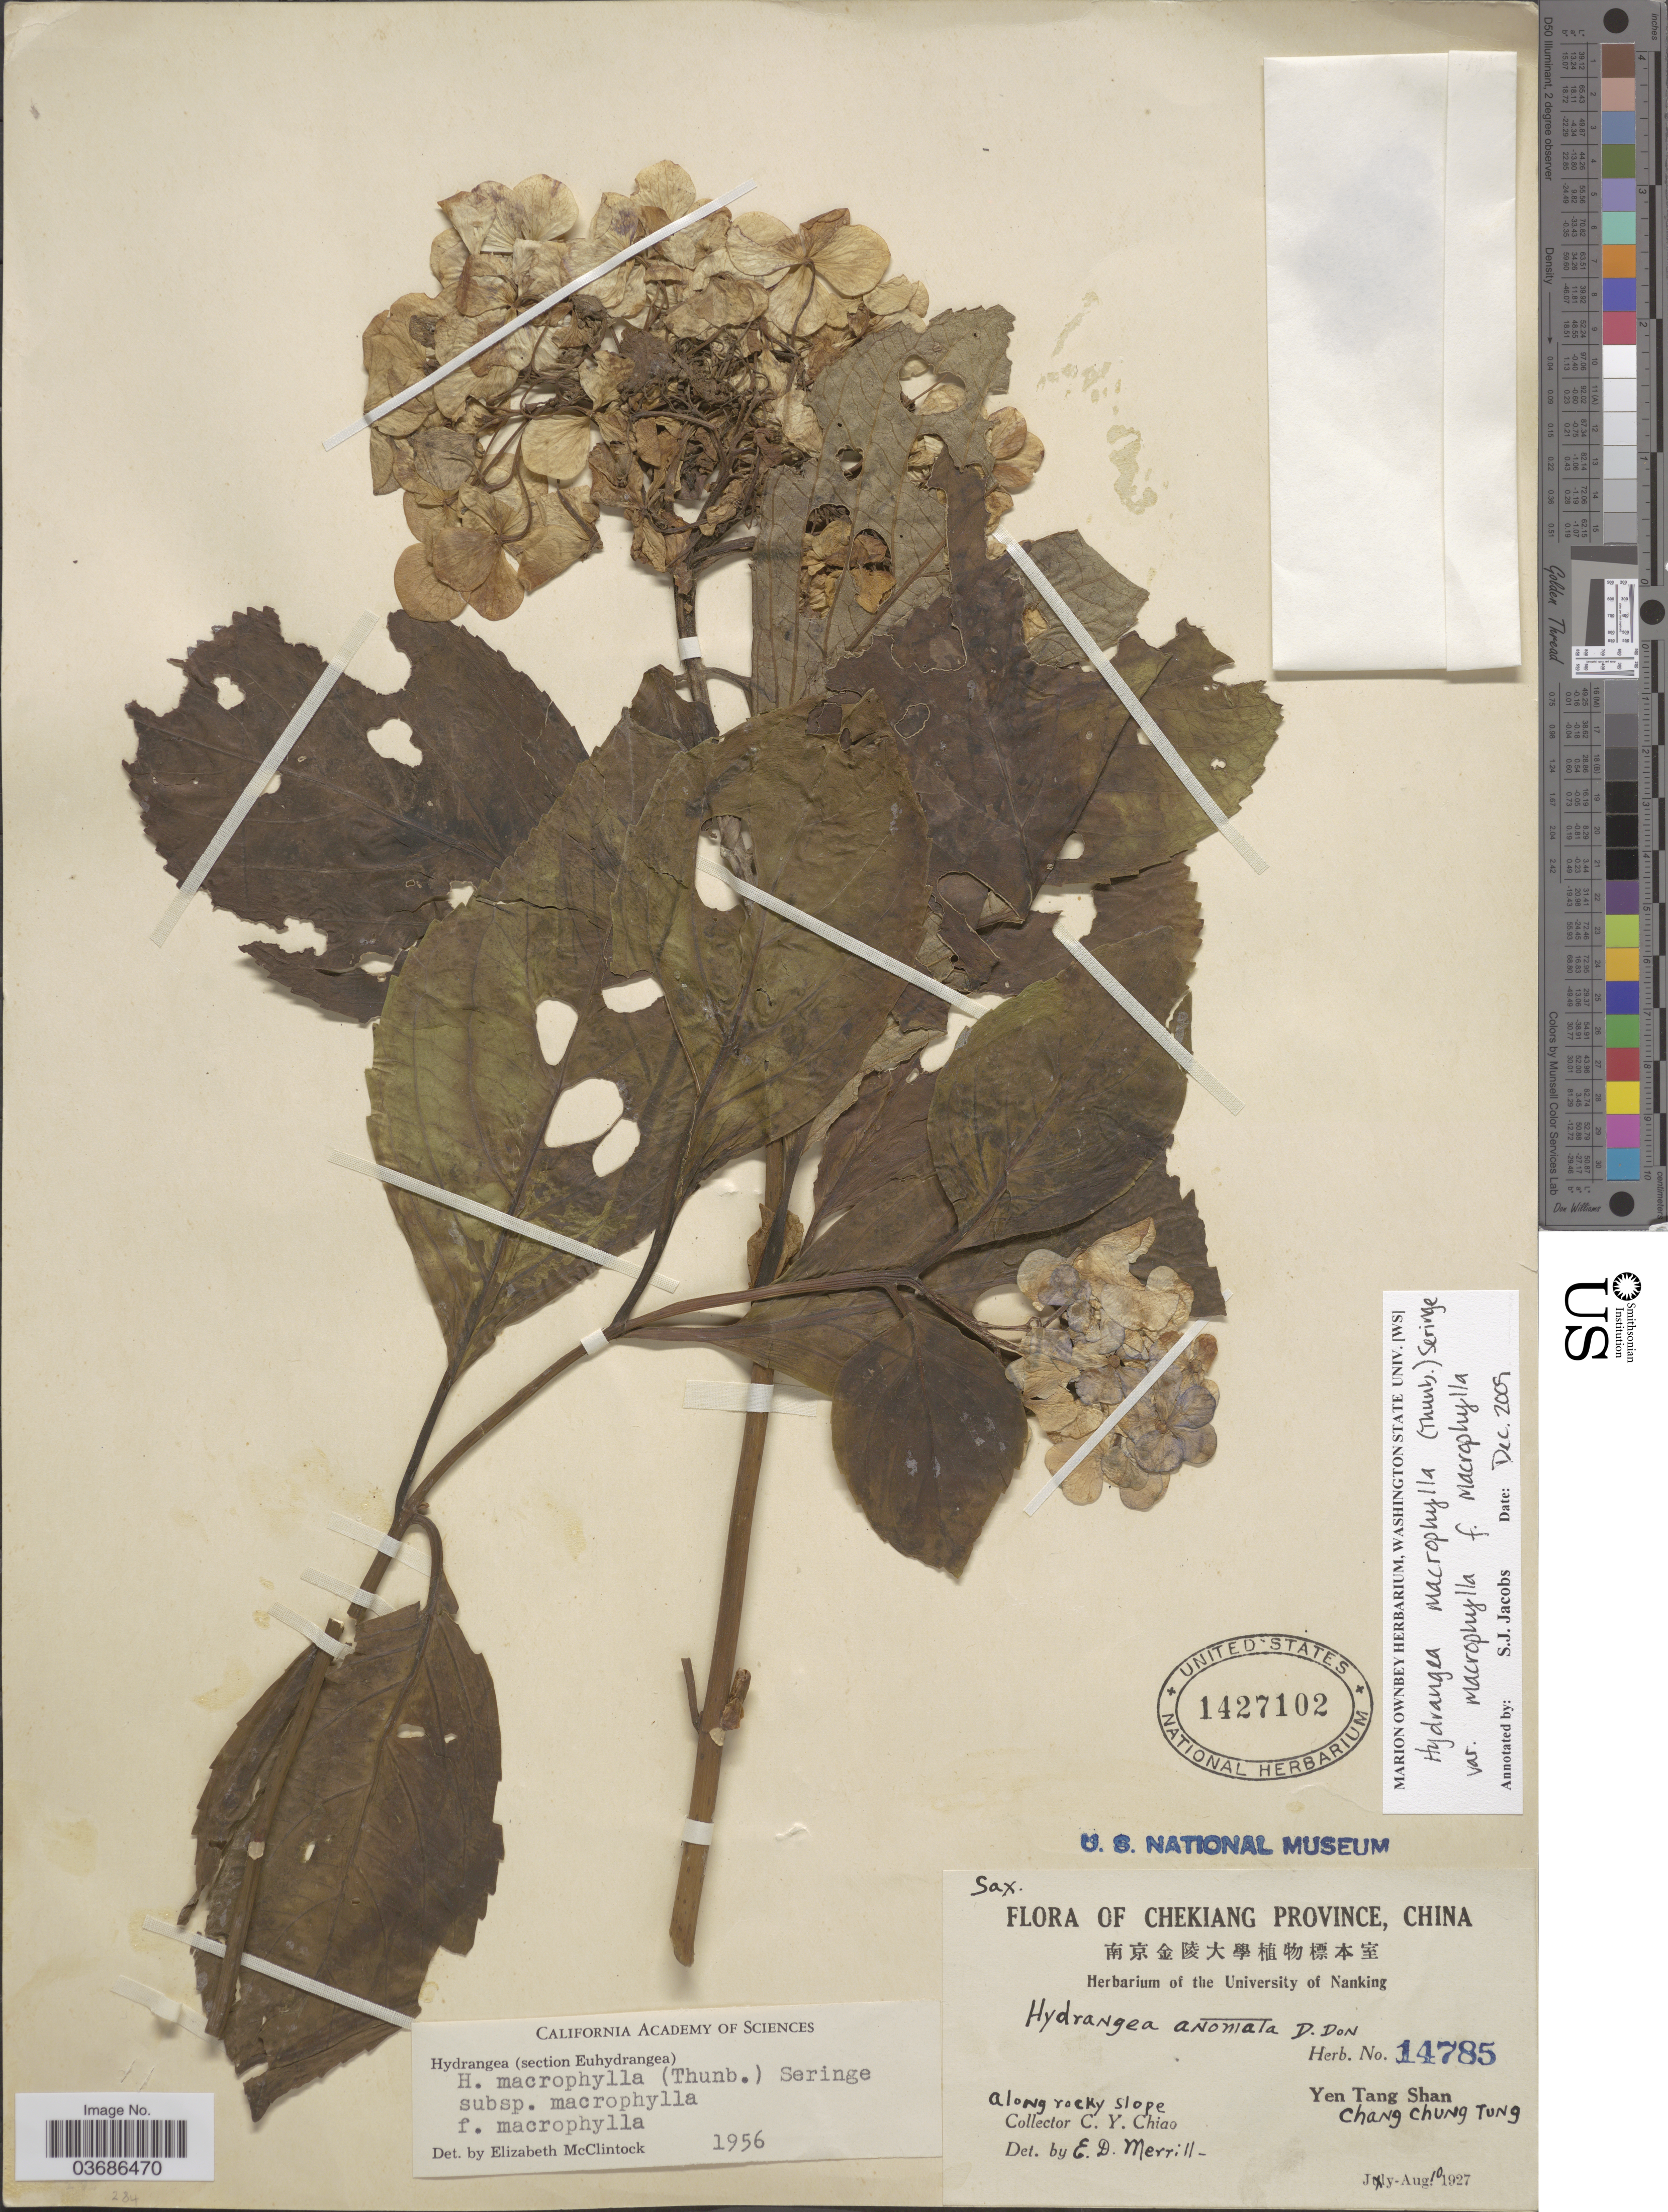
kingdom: Plantae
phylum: Tracheophyta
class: Magnoliopsida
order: Cornales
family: Hydrangeaceae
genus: Hydrangea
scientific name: Hydrangea macrophylla subsp. macrophylla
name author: (Thunb.) Ser.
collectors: C. Y. Chiao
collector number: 14785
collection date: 1927-08-10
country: China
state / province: Zhejiang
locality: Chekiang Province. Along rocky slope. Yen Tang Shan. Chang Chung Tung.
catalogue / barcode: US 1427102